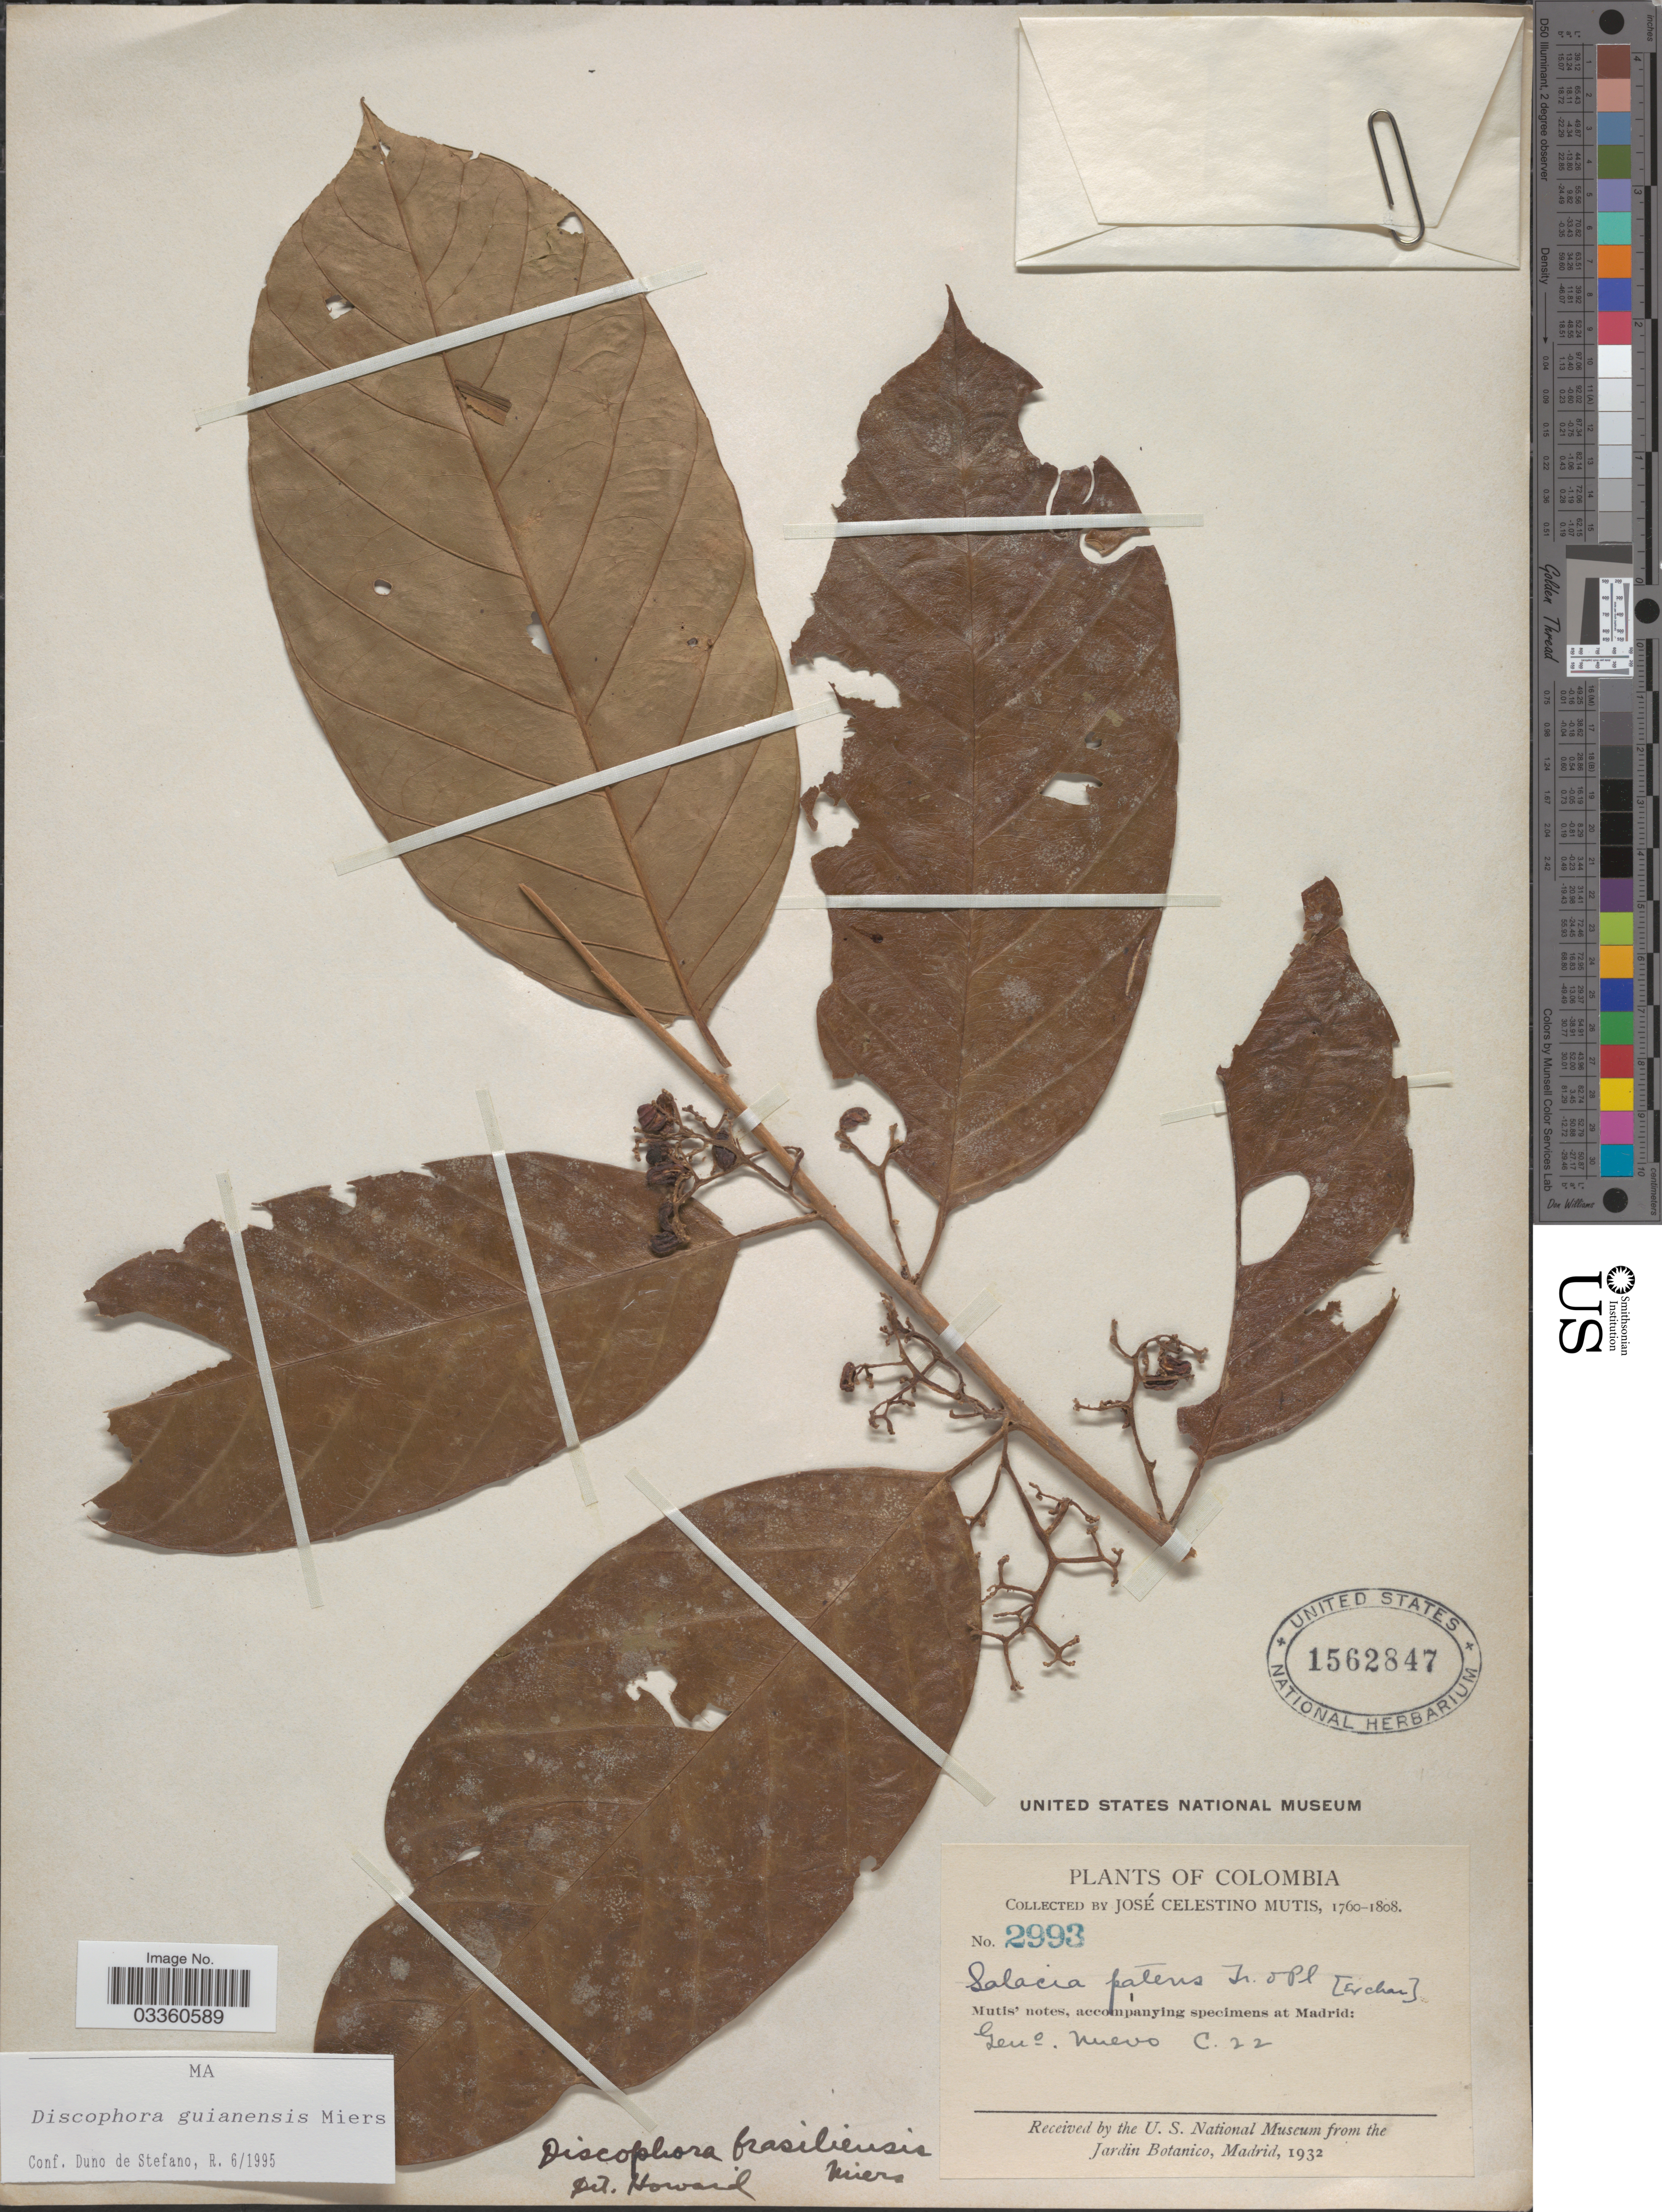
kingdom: Plantae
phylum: Tracheophyta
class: Magnoliopsida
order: Cardiopteridales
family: Stemonuraceae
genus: Discophora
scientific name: Discophora guianensis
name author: Miers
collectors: J. C. B. Mutis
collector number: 2993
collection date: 1760/1808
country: Colombia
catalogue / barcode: US 1562847